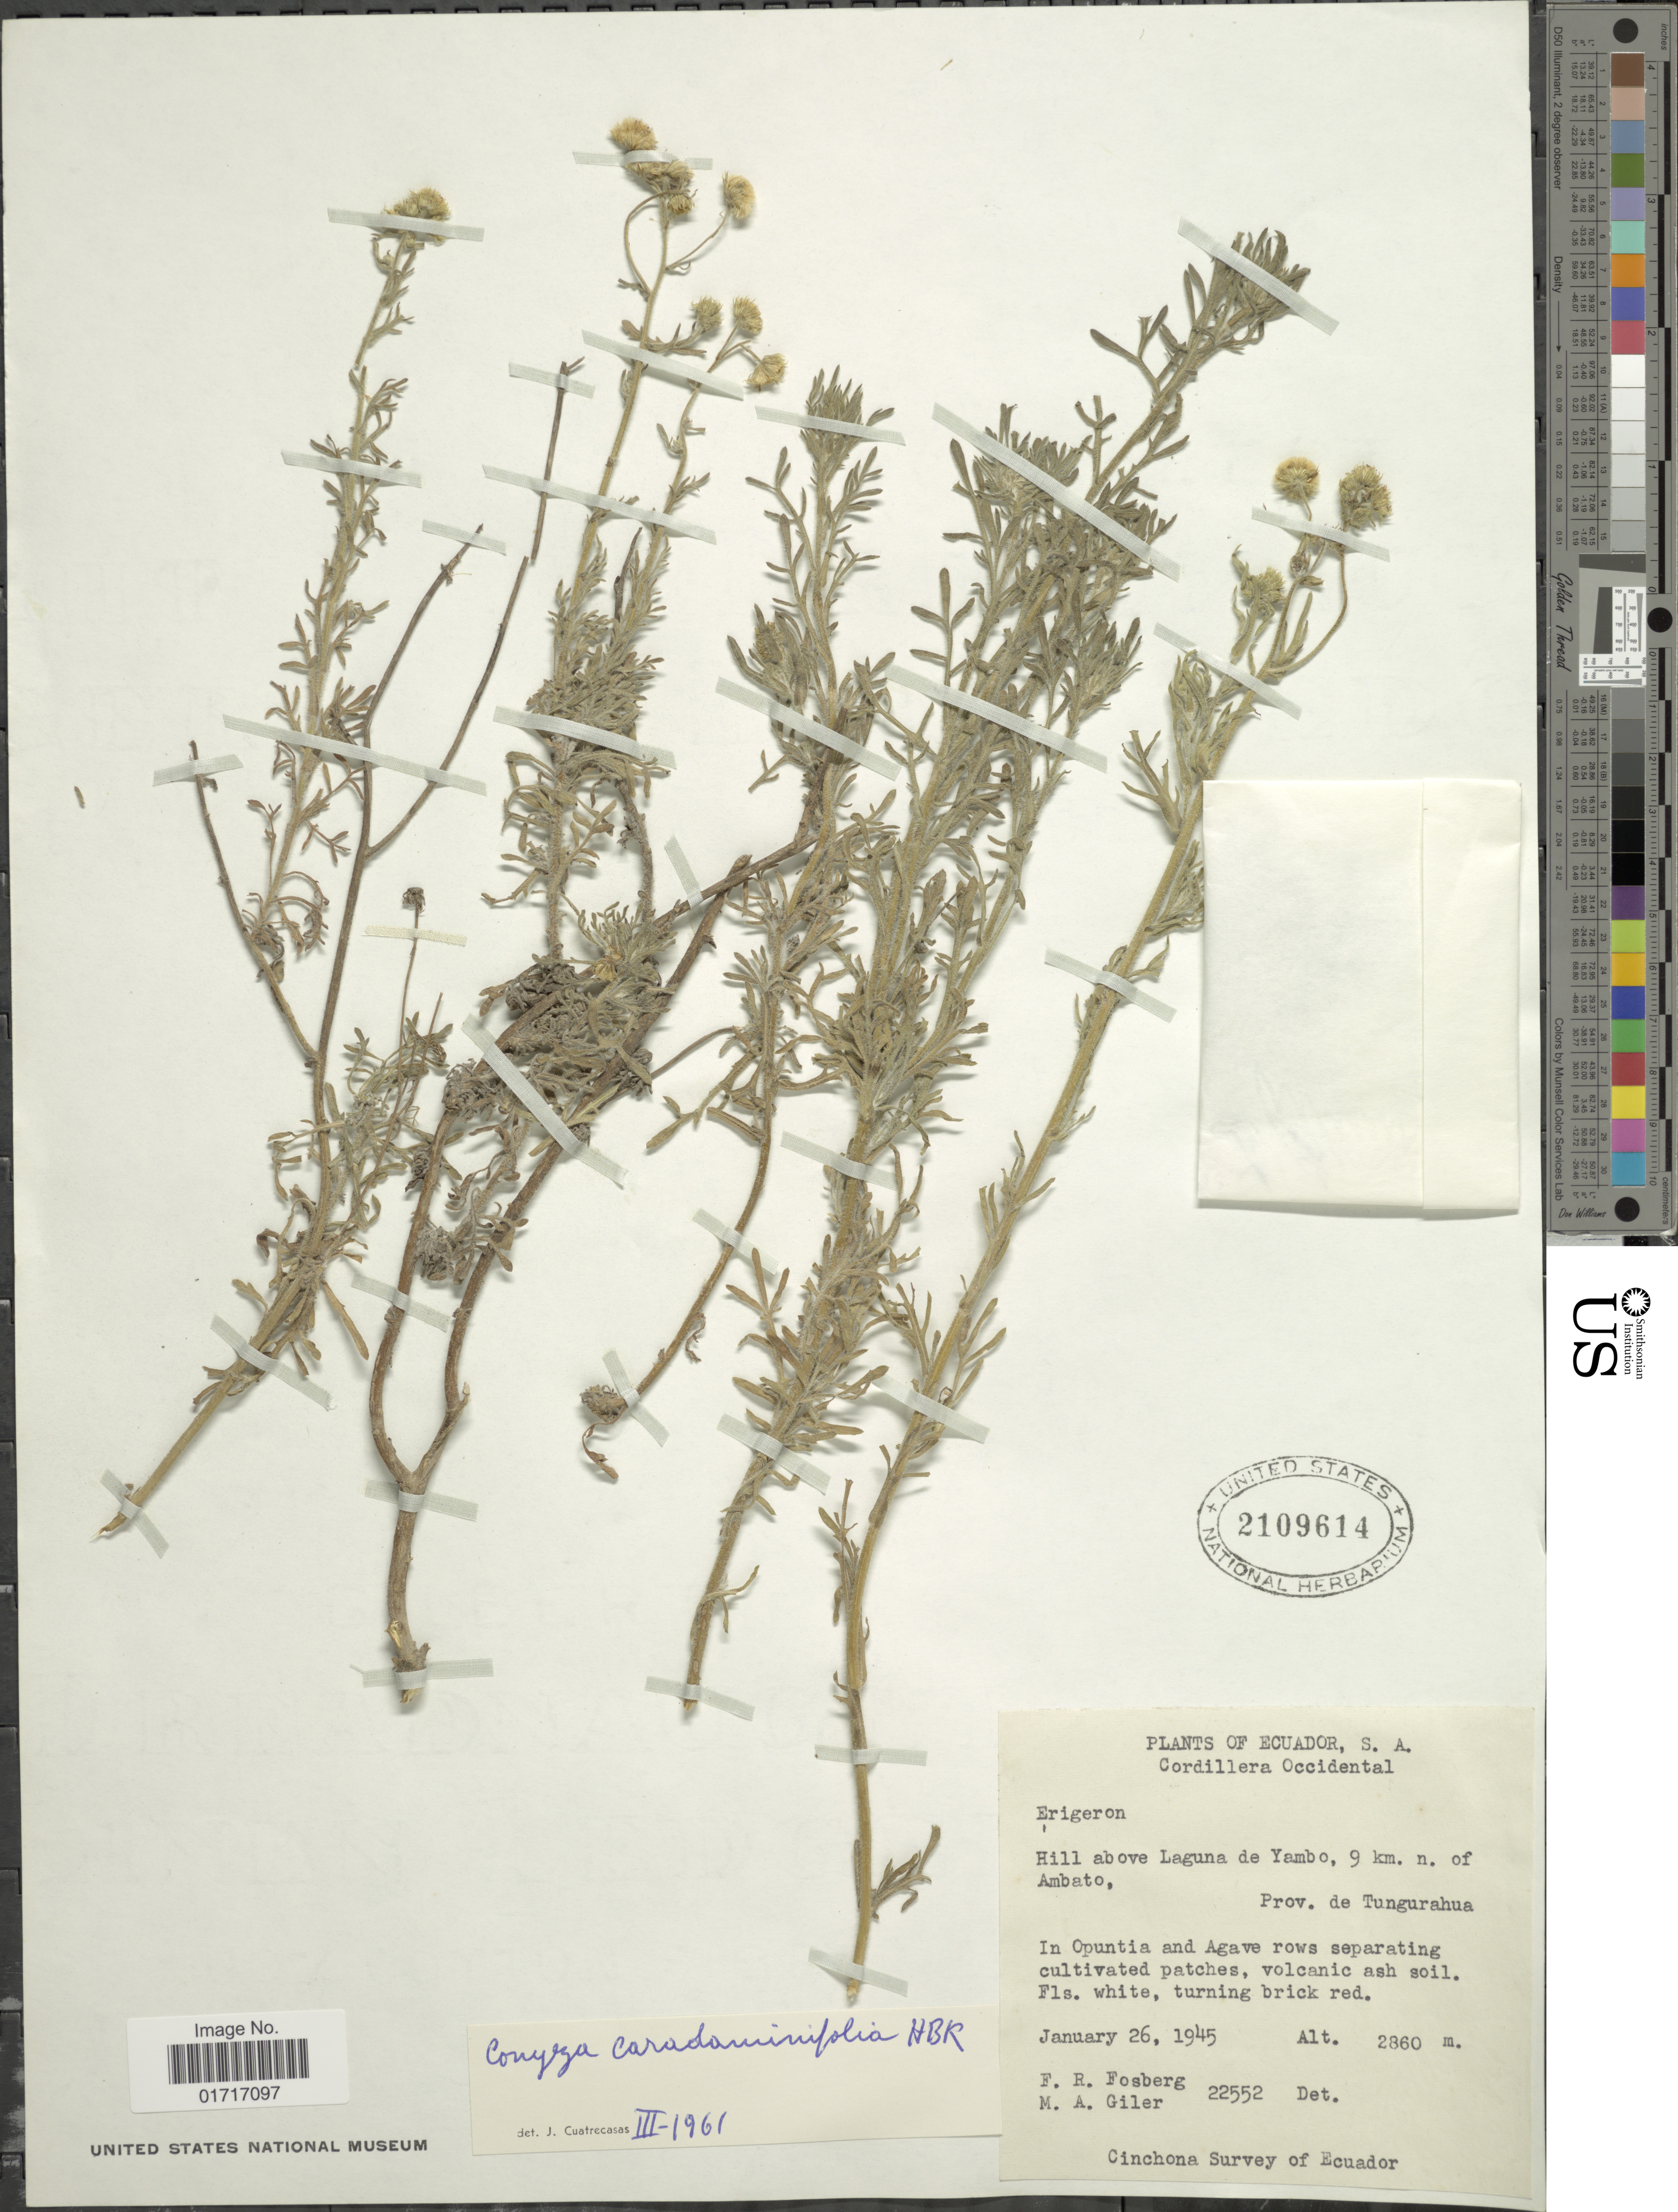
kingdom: Plantae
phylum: Tracheophyta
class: Magnoliopsida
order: Asterales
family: Asteraceae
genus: Conyza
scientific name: Conyza cardaminifolia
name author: Kunth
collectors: F. R. Fosberg & M. Giler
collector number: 22552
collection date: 1945-01-26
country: Ecuador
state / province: Tungurahua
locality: Hill above Laguna de Yambo, 9 km. n. of Ambato.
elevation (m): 2860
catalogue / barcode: US 2109614